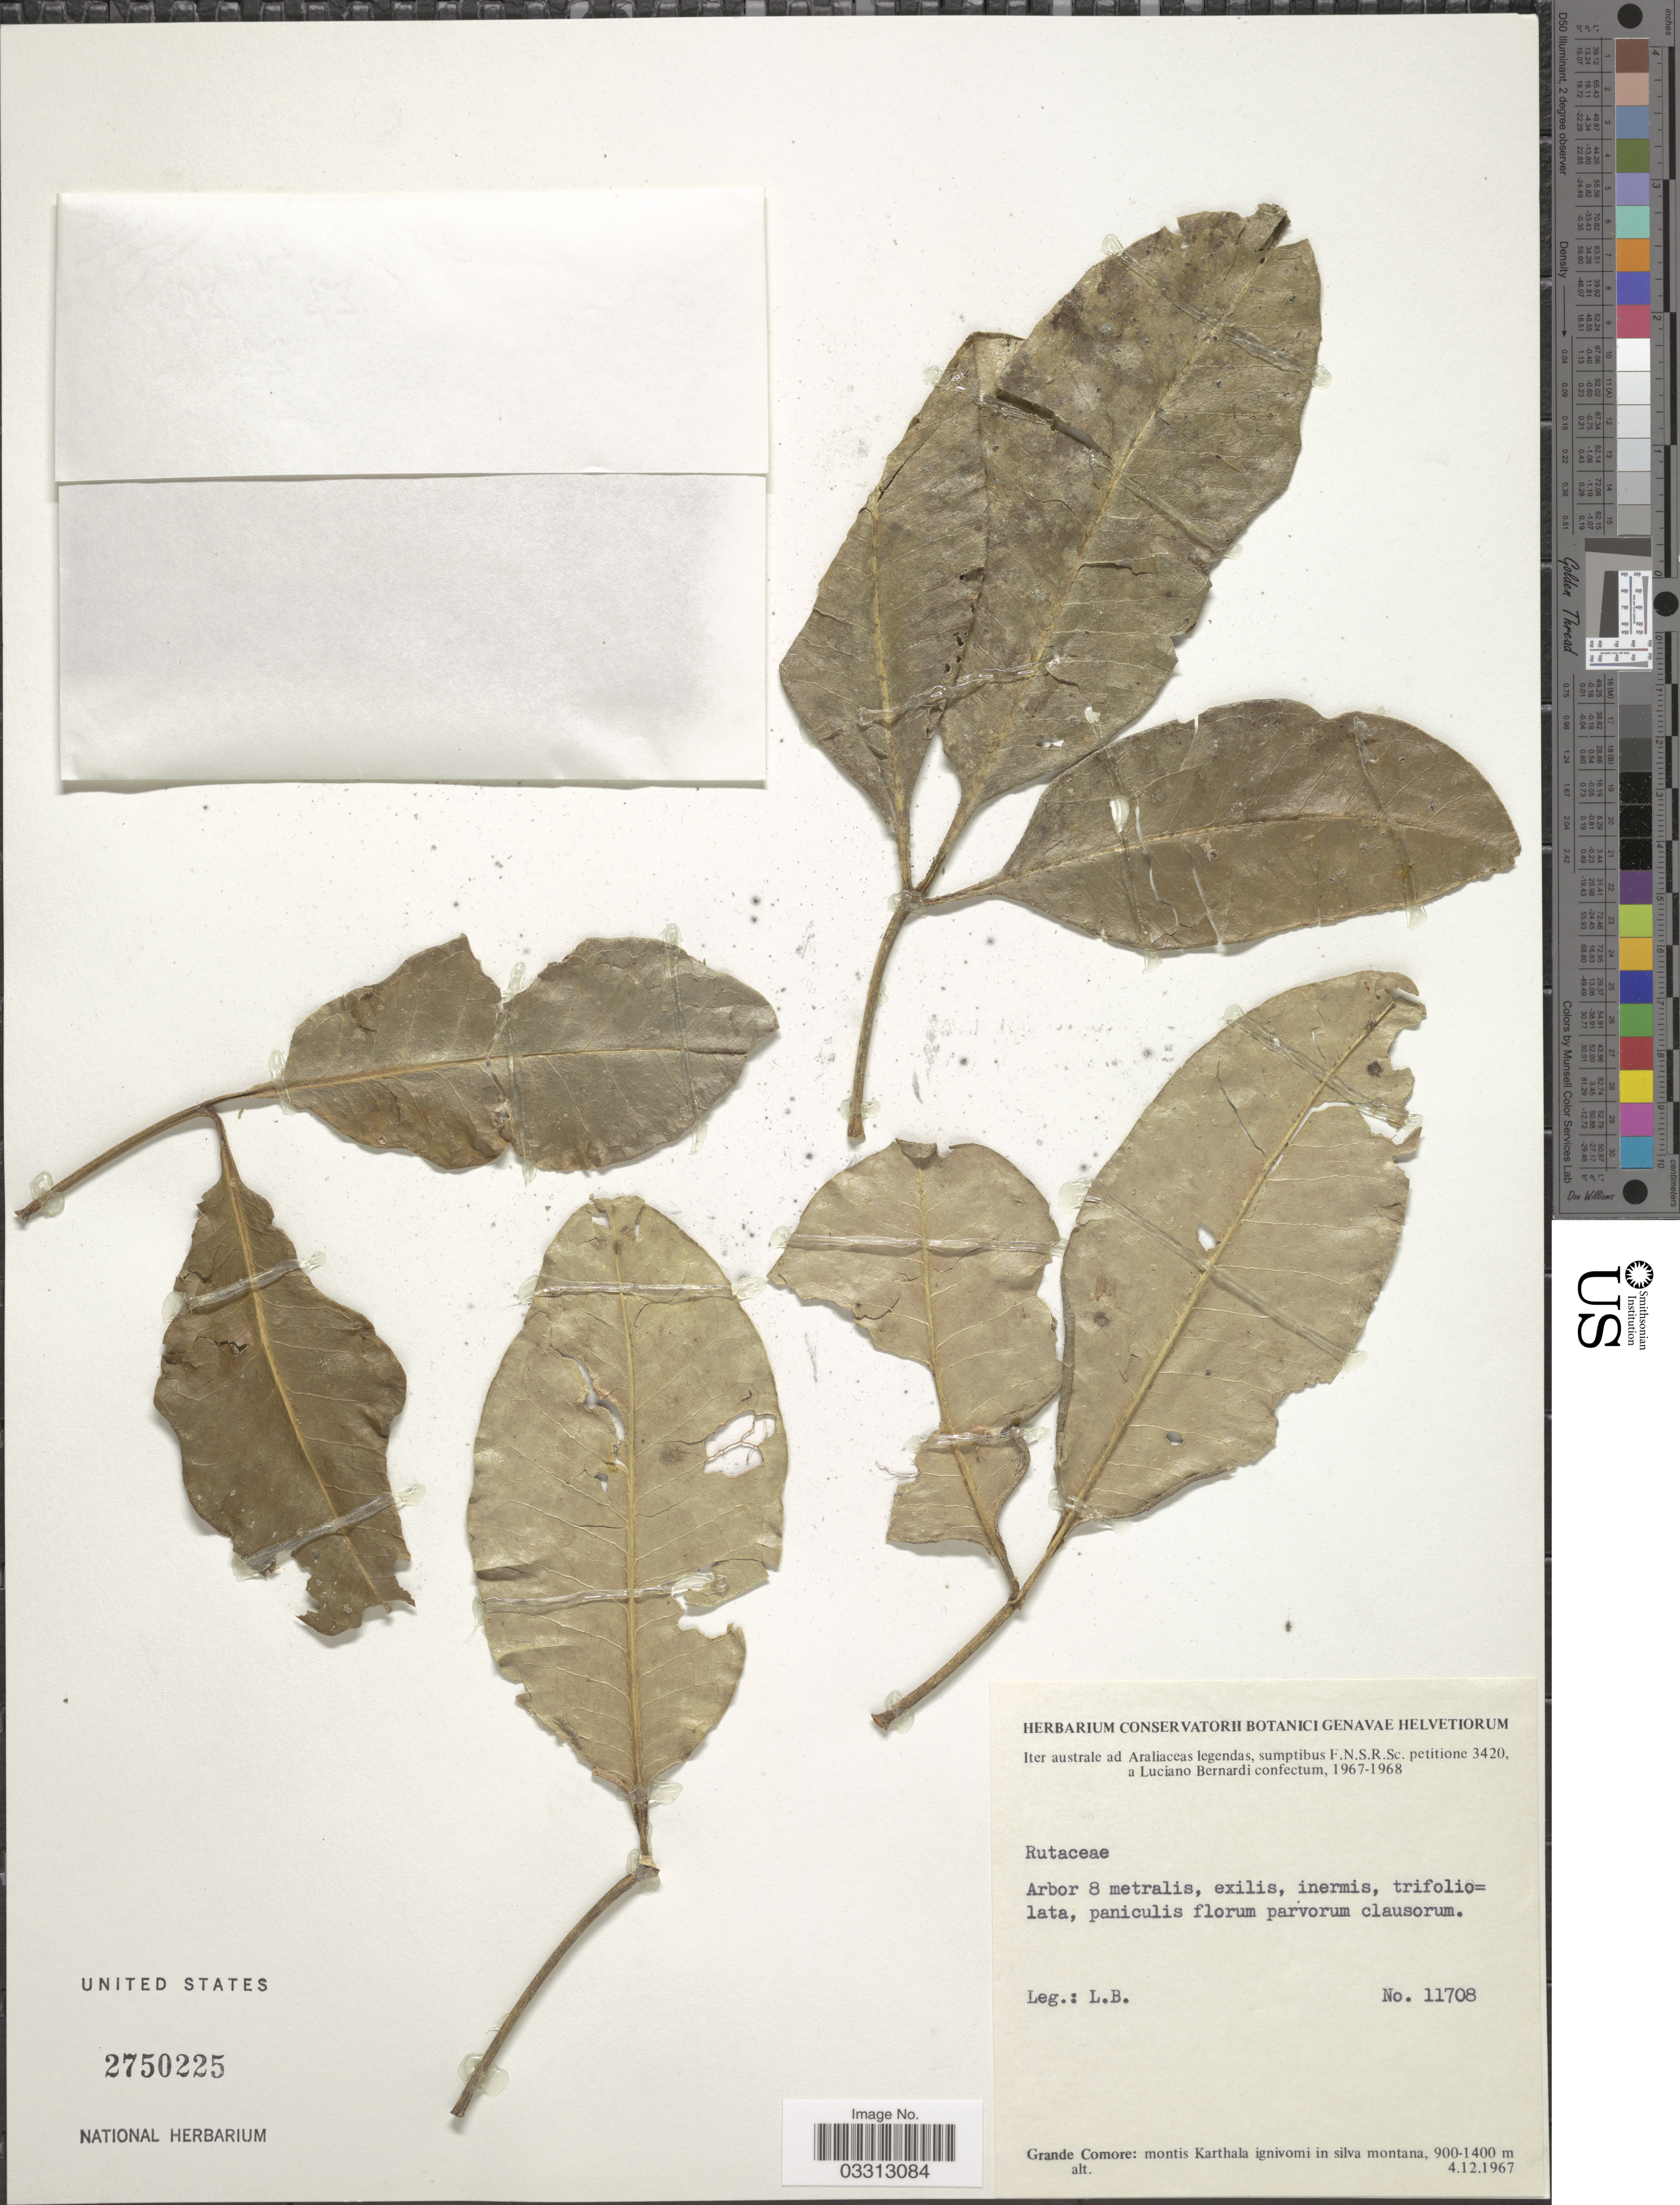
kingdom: Plantae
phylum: Tracheophyta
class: Magnoliopsida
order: Sapindales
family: Rutaceae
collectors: L. Bernardi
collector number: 11708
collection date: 1967-12-04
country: Comoros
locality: Grande Comore: montis Karthala ignivomi in silva montana.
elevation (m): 900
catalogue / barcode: US 2750225